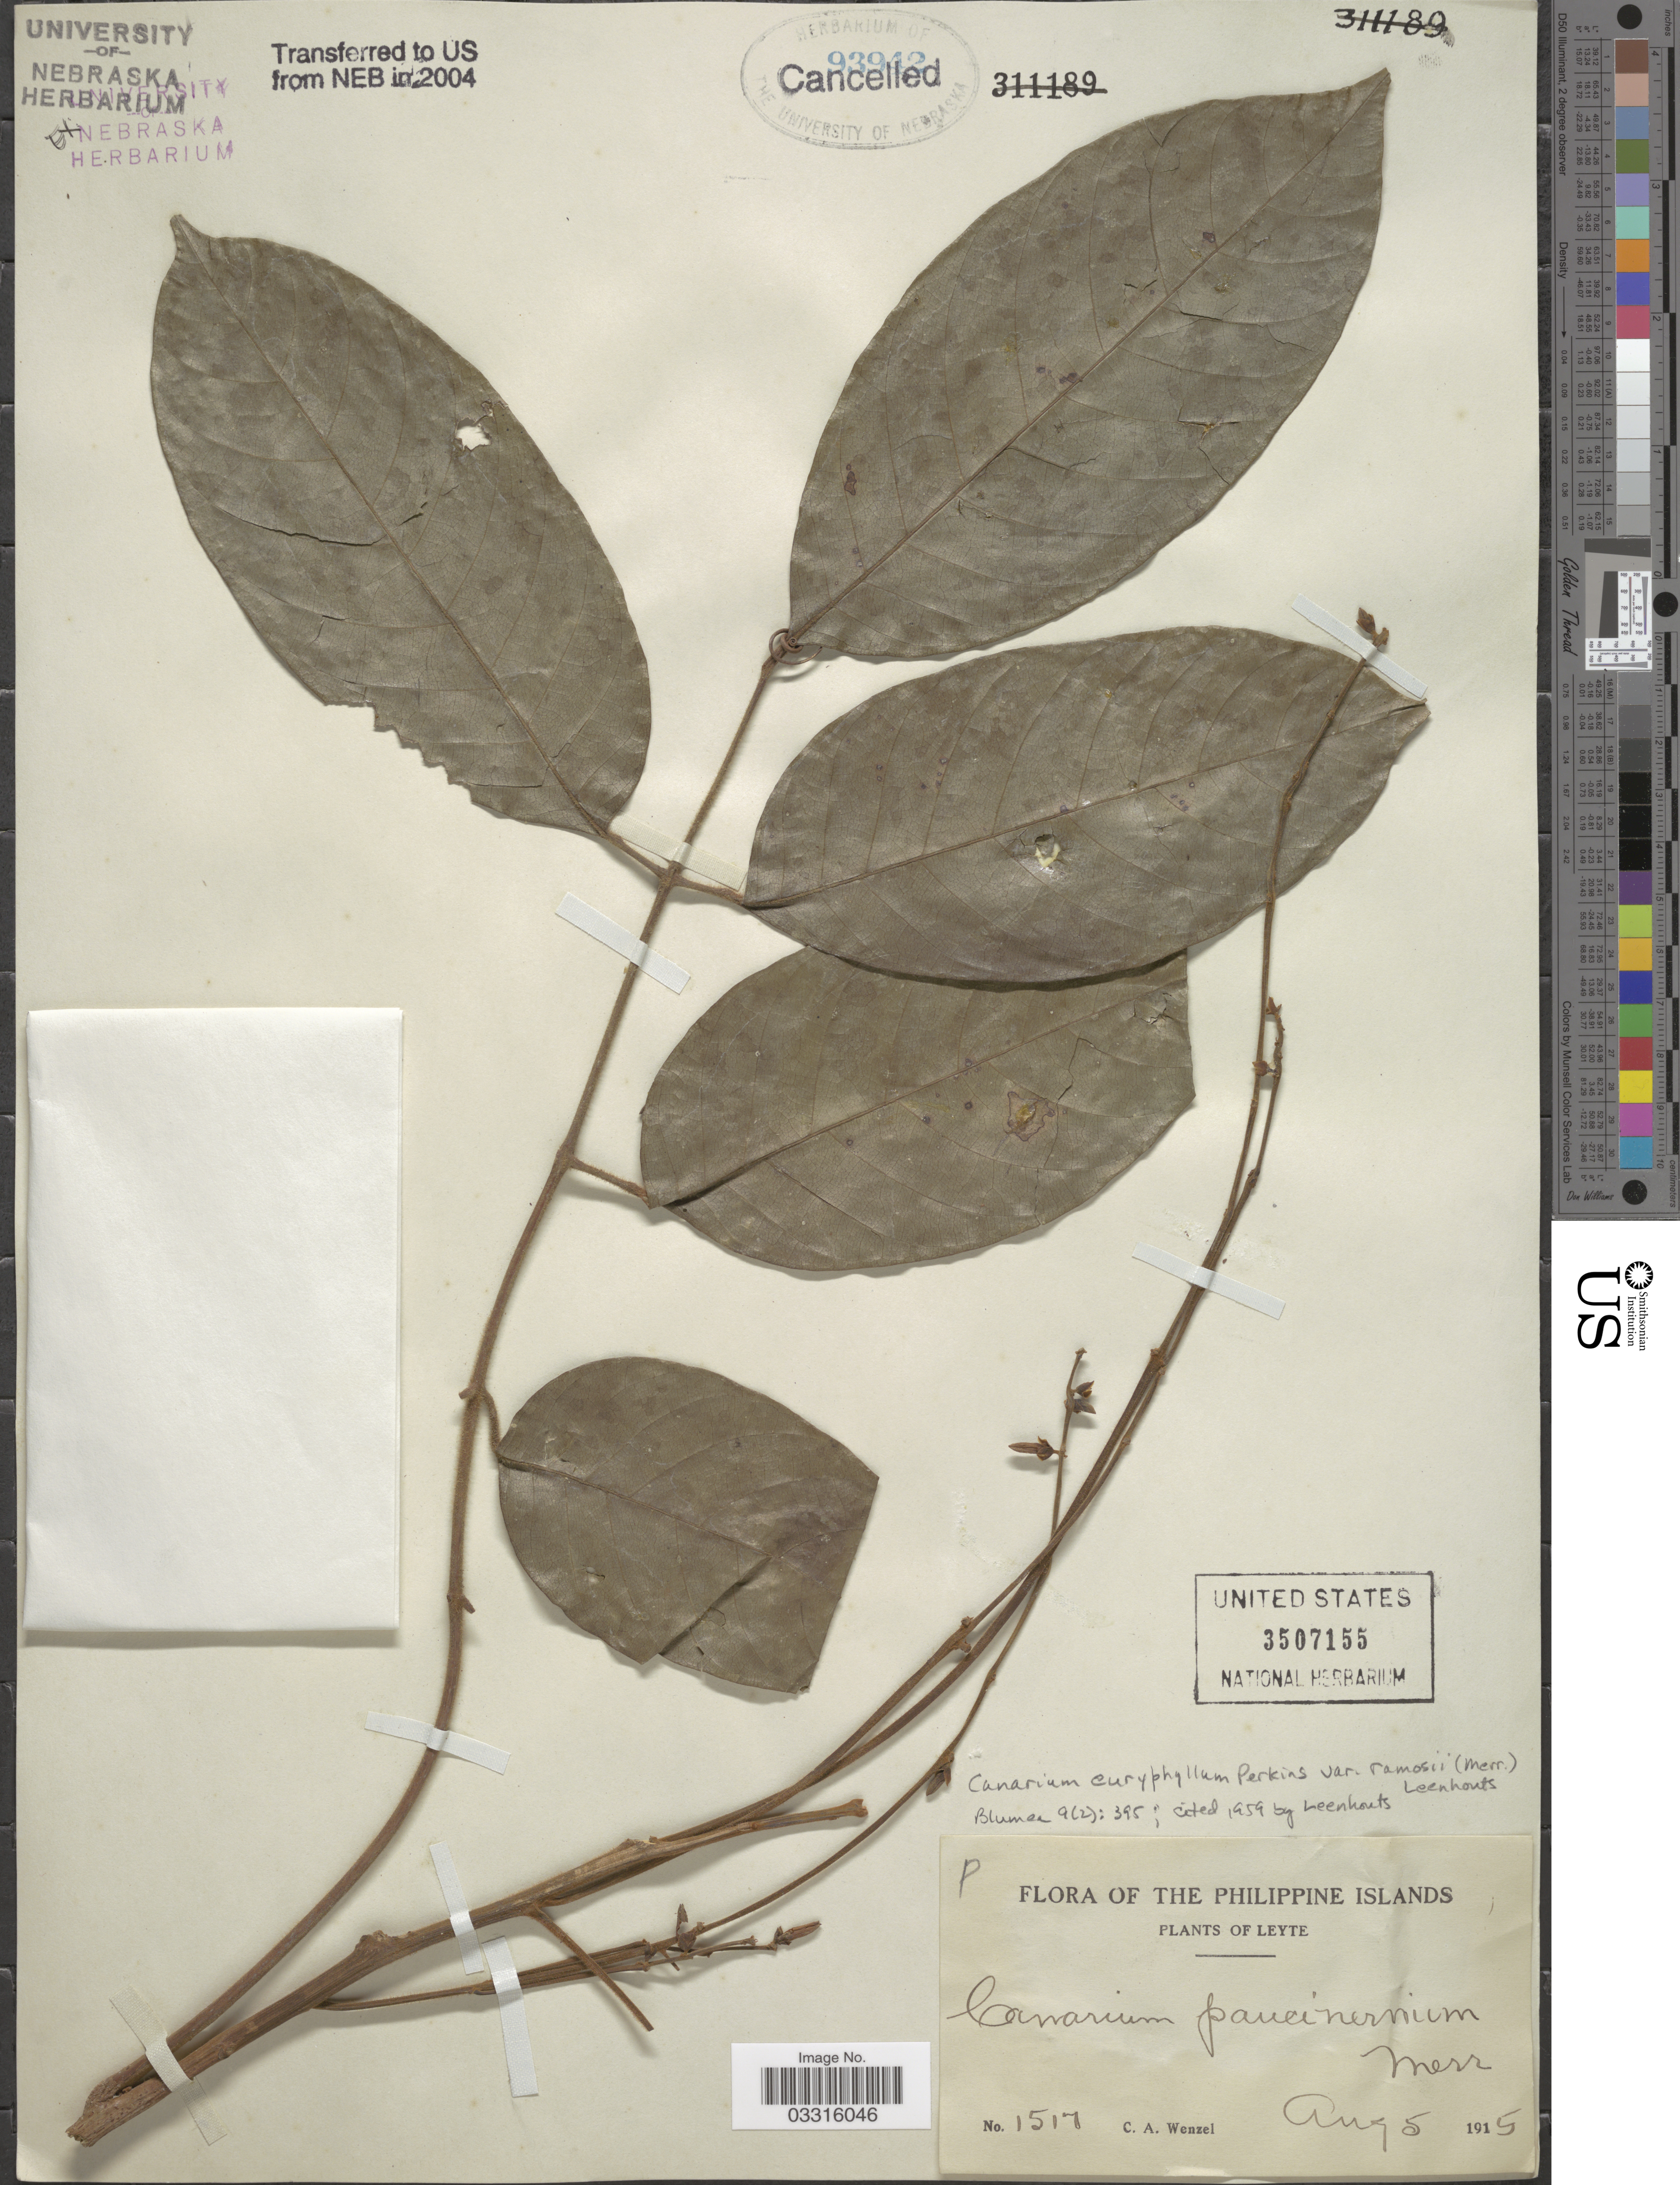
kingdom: Plantae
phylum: Tracheophyta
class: Magnoliopsida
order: Sapindales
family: Burseraceae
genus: Canarium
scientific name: Canarium euryphyllum var. ramosii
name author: (Merr.) Leenh.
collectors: C. Wenzel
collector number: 1517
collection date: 1915-08-05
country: Philippines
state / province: Eastern Visayas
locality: Leyte.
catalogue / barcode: US 3507155